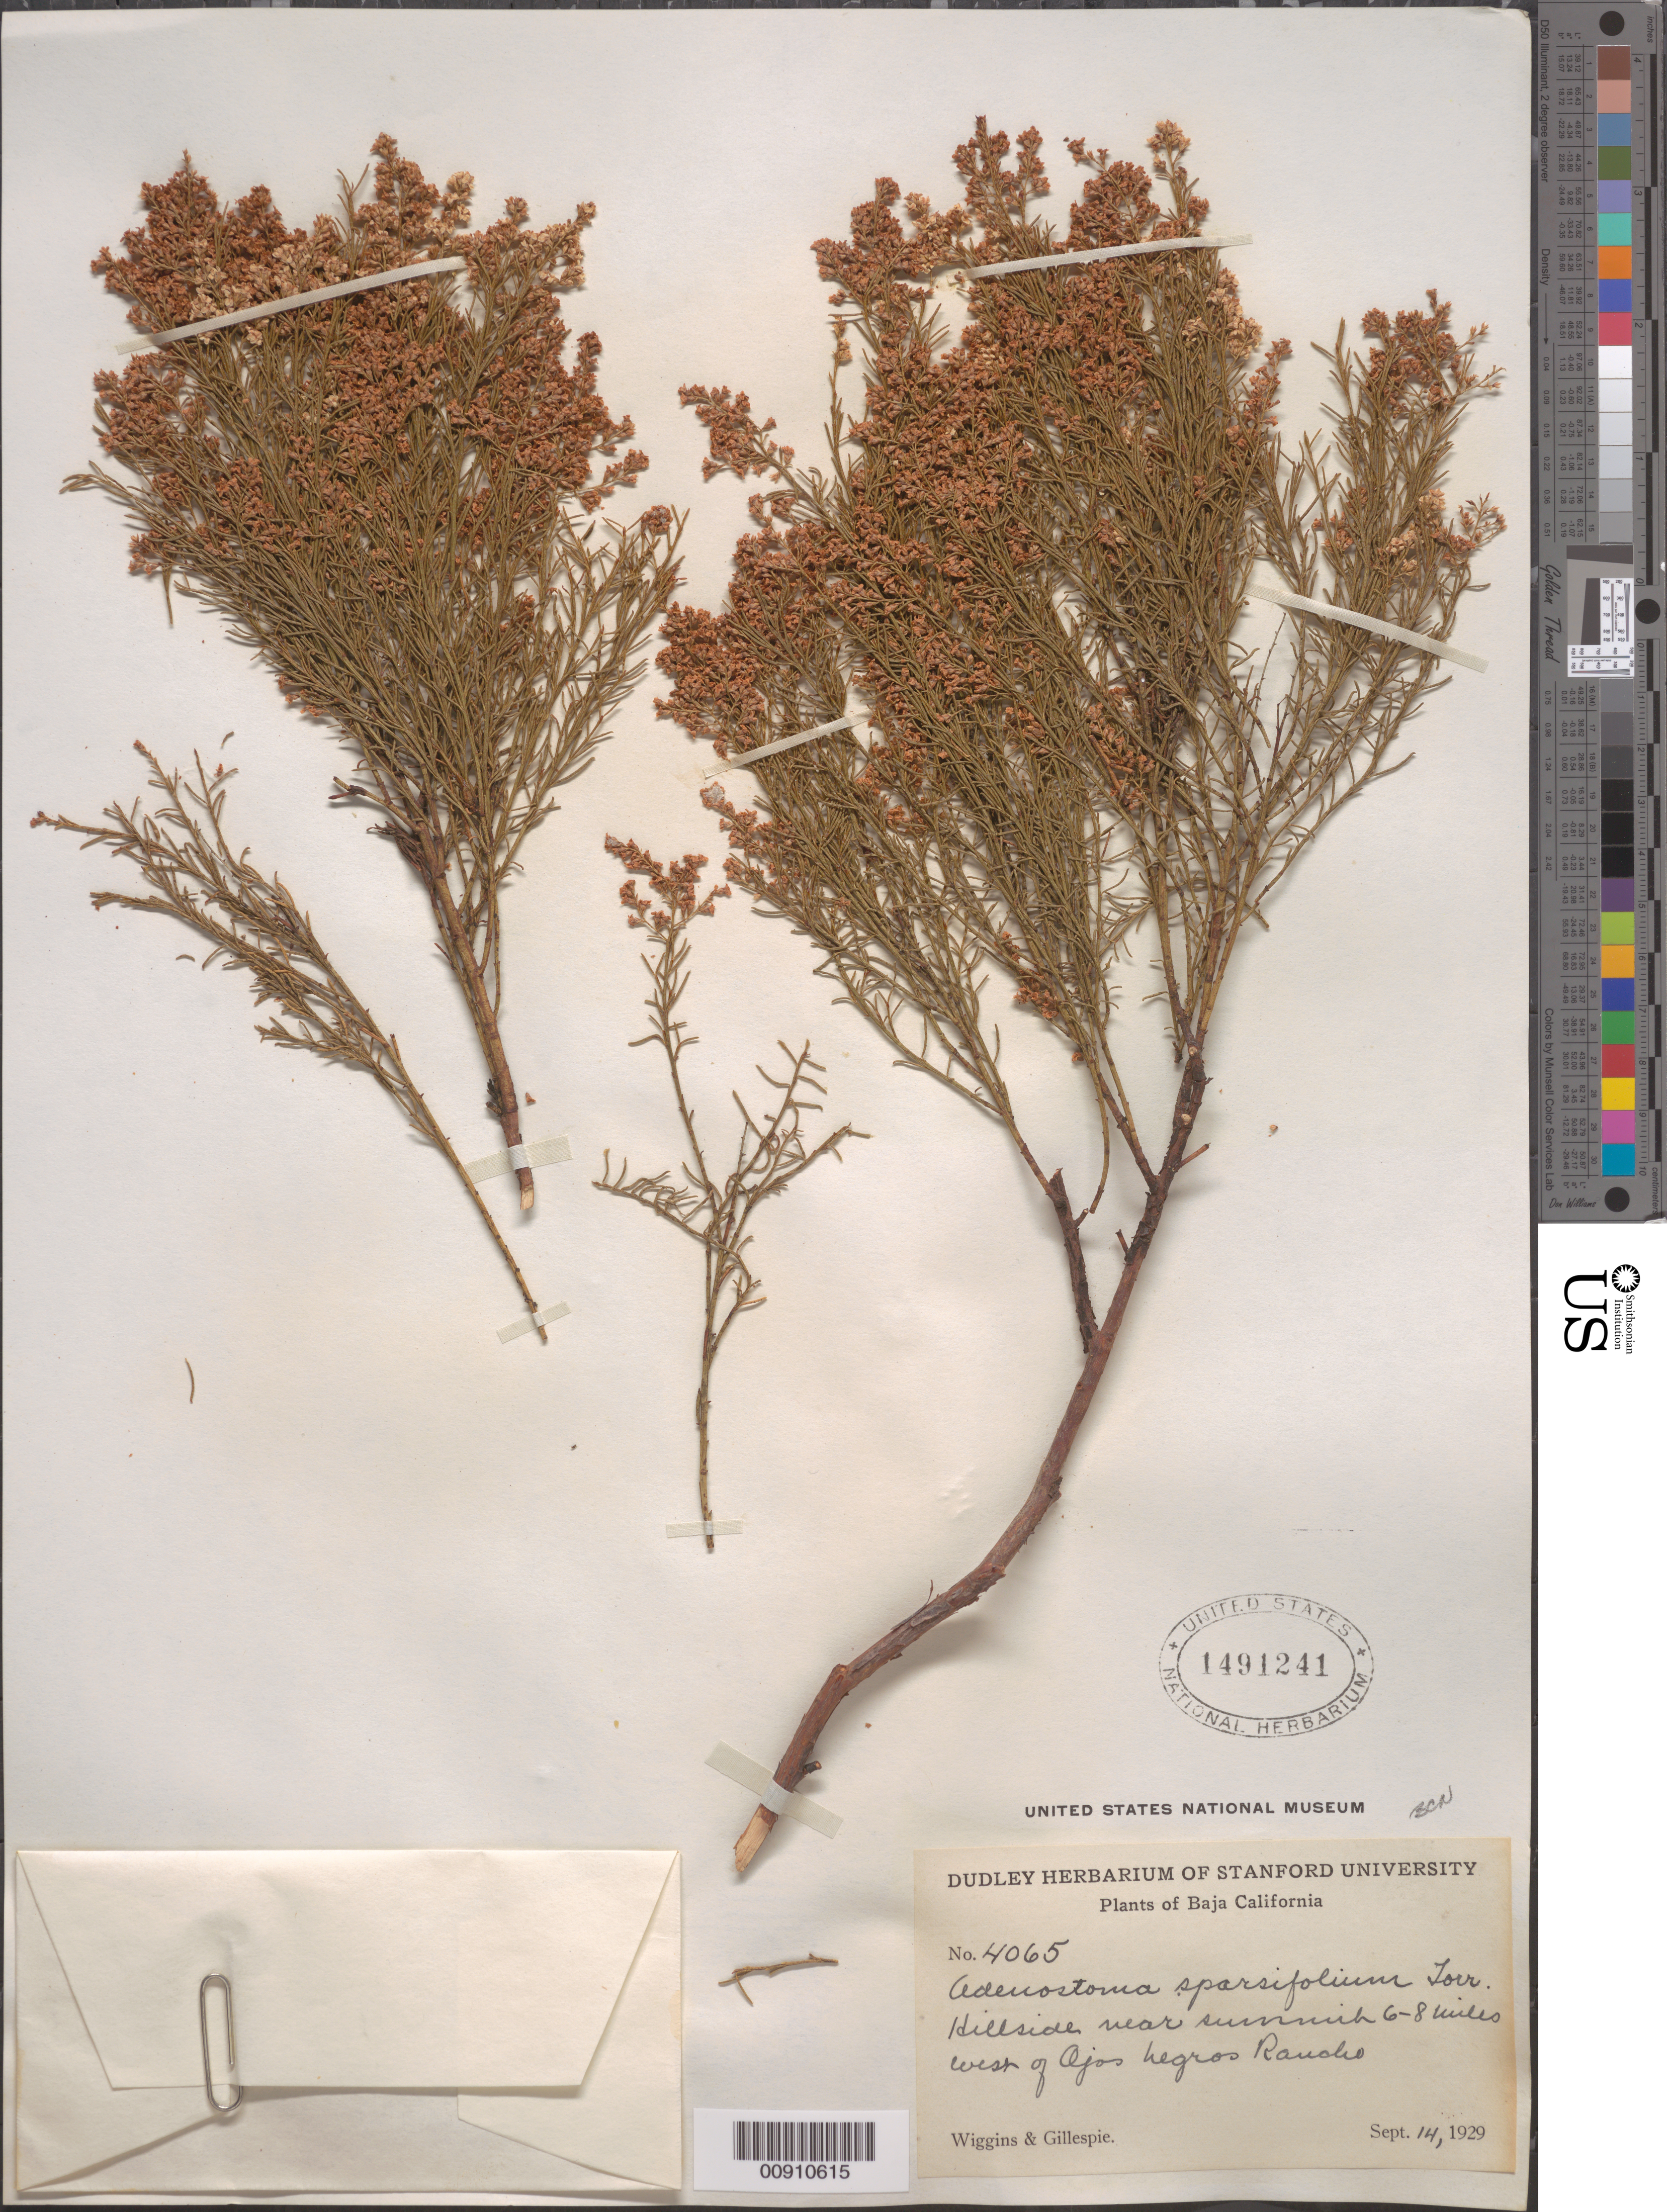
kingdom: Plantae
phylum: Tracheophyta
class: Magnoliopsida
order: Rosales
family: Rosaceae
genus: Adenostoma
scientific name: Adenostoma sparsifolium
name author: Torr.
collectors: -- Wiggins & -- Gillespie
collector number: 4065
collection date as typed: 14 Sep 1929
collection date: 1929-09-14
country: Mexico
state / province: Baja California Norte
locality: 6-8 miles west of Ojos Negros Rancho.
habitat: Hillside near summit.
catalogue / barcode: US 1491241